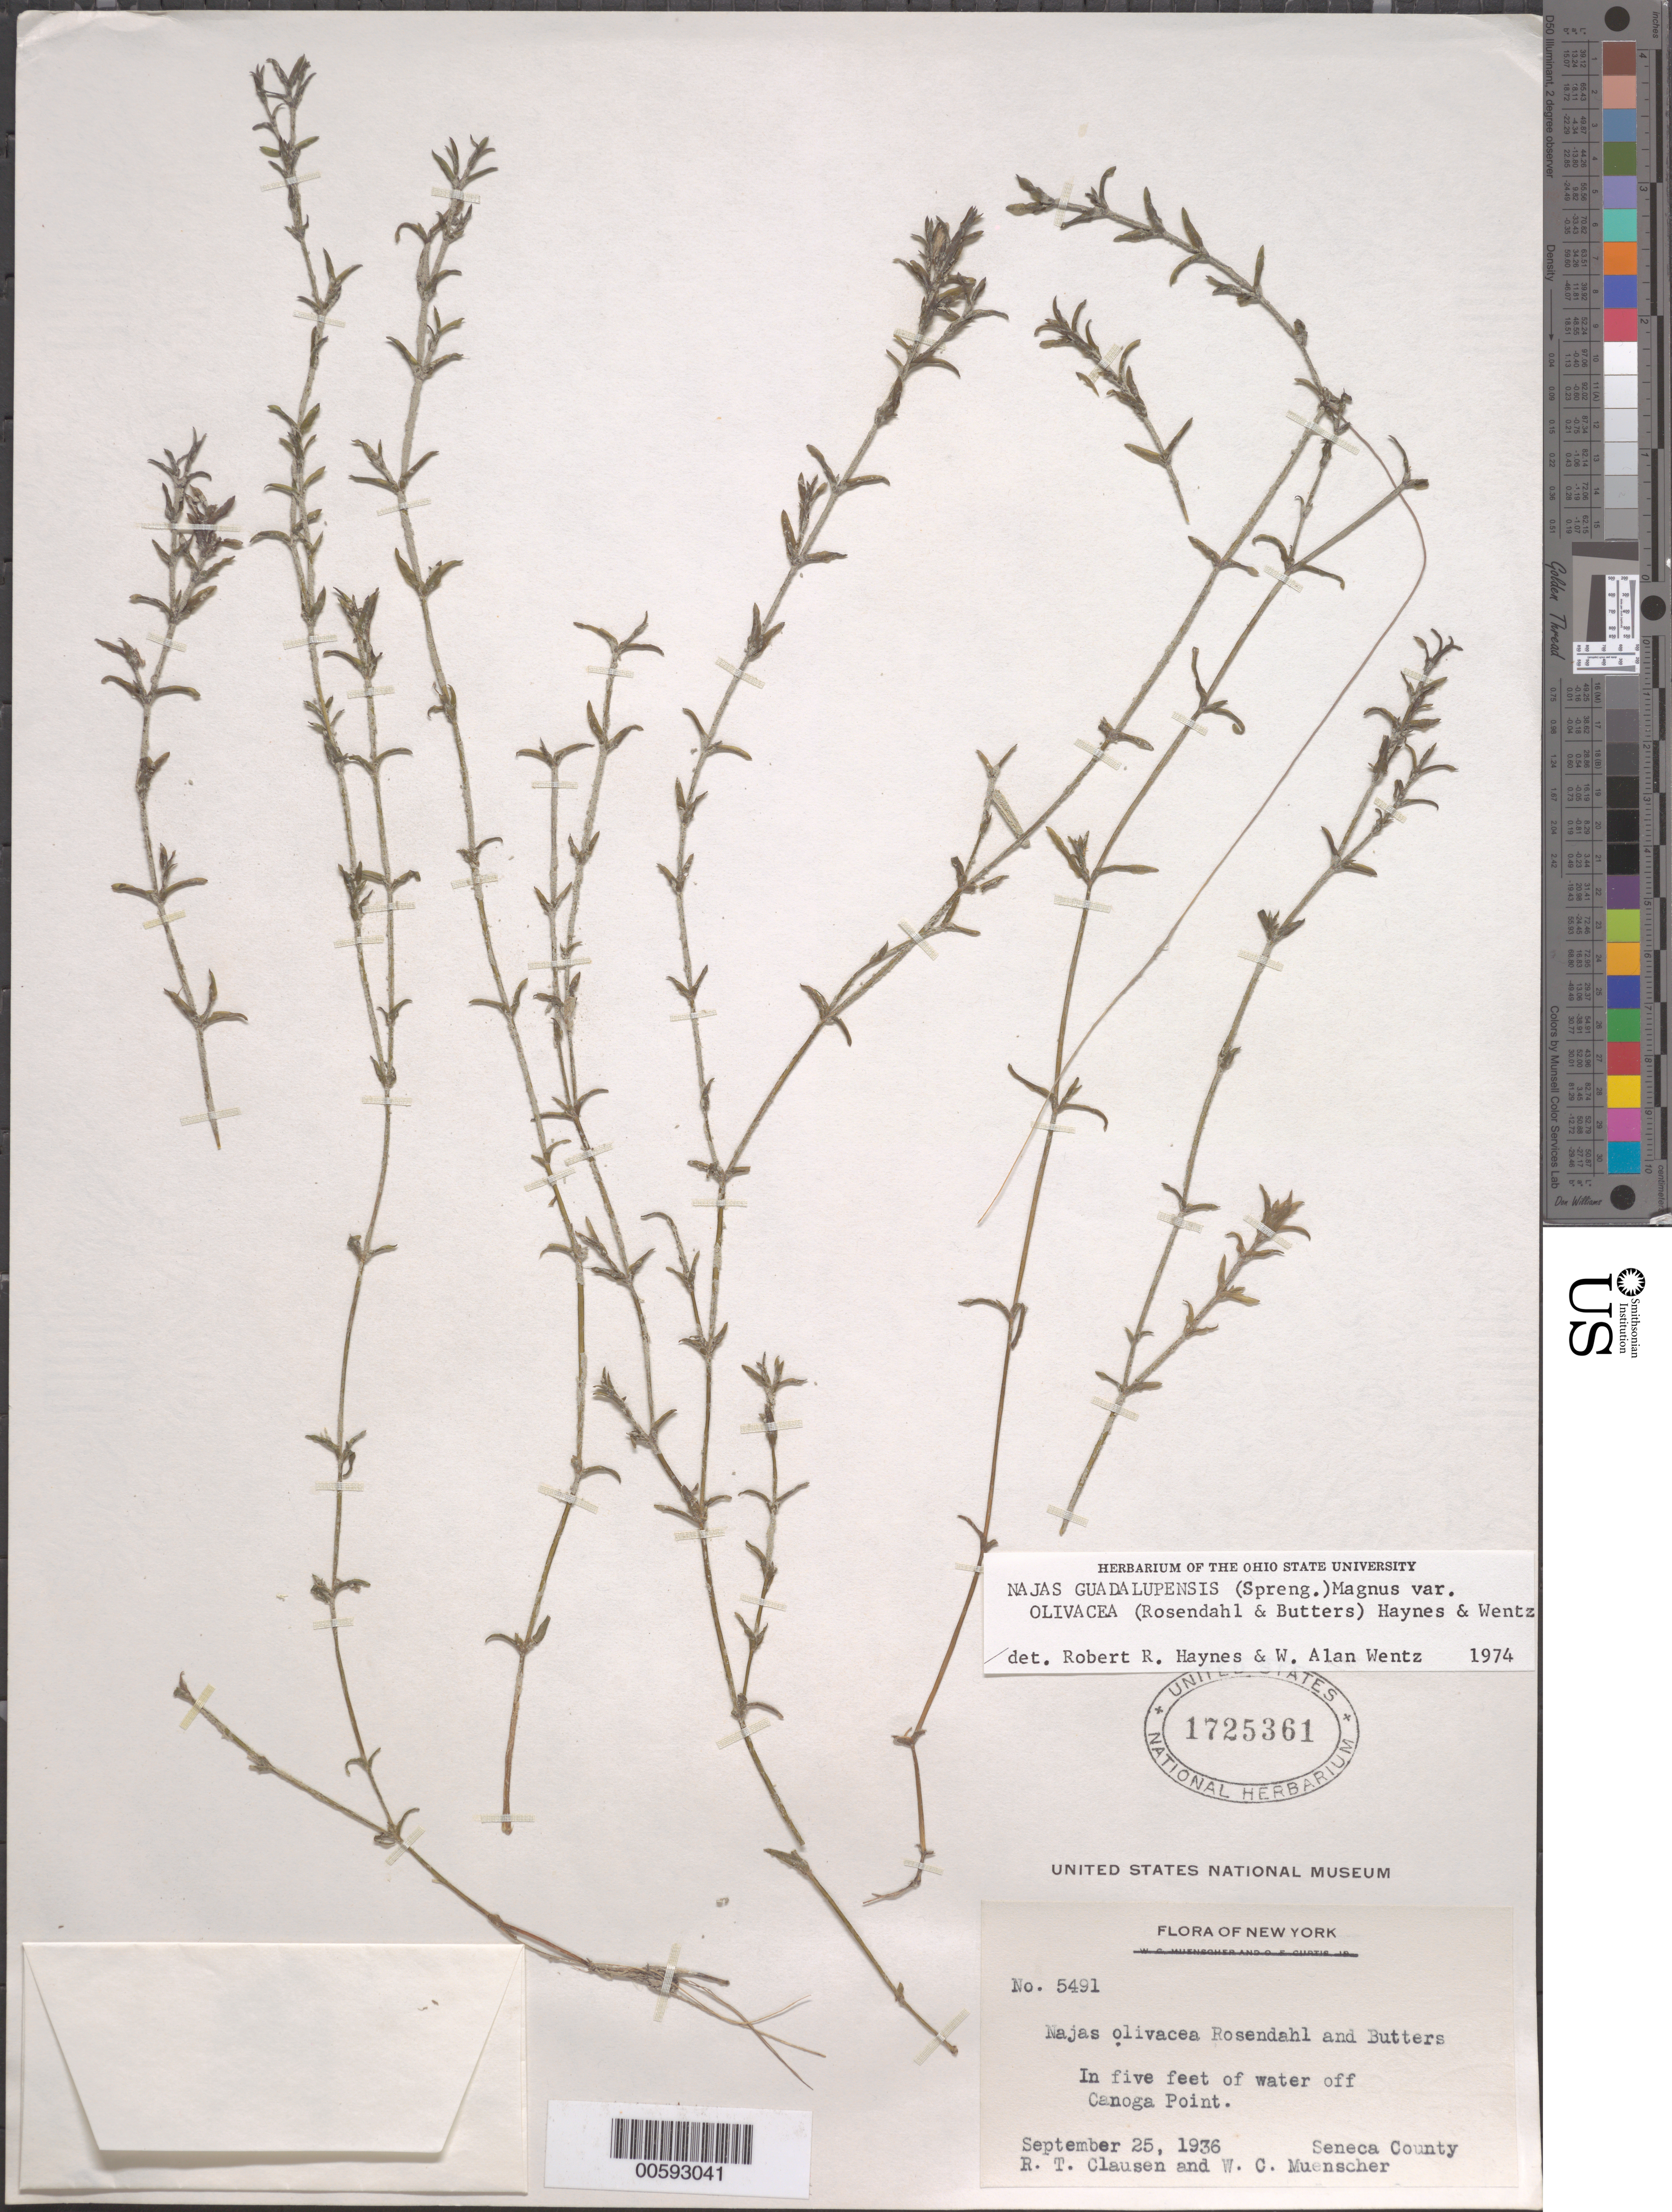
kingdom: Plantae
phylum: Tracheophyta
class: Liliopsida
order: Alismatales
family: Hydrocharitaceae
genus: Najas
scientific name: Najas guadalupensis var. olivacea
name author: (Rosend. & Butters) R.R. Haynes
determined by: Haynes, R. R.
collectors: R. T. Clausen & W. Muenscher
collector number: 5491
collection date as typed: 25 Sep 1936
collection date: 1936-09-25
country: United States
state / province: New York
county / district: Seneca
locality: Canoga Point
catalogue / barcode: US 1725361